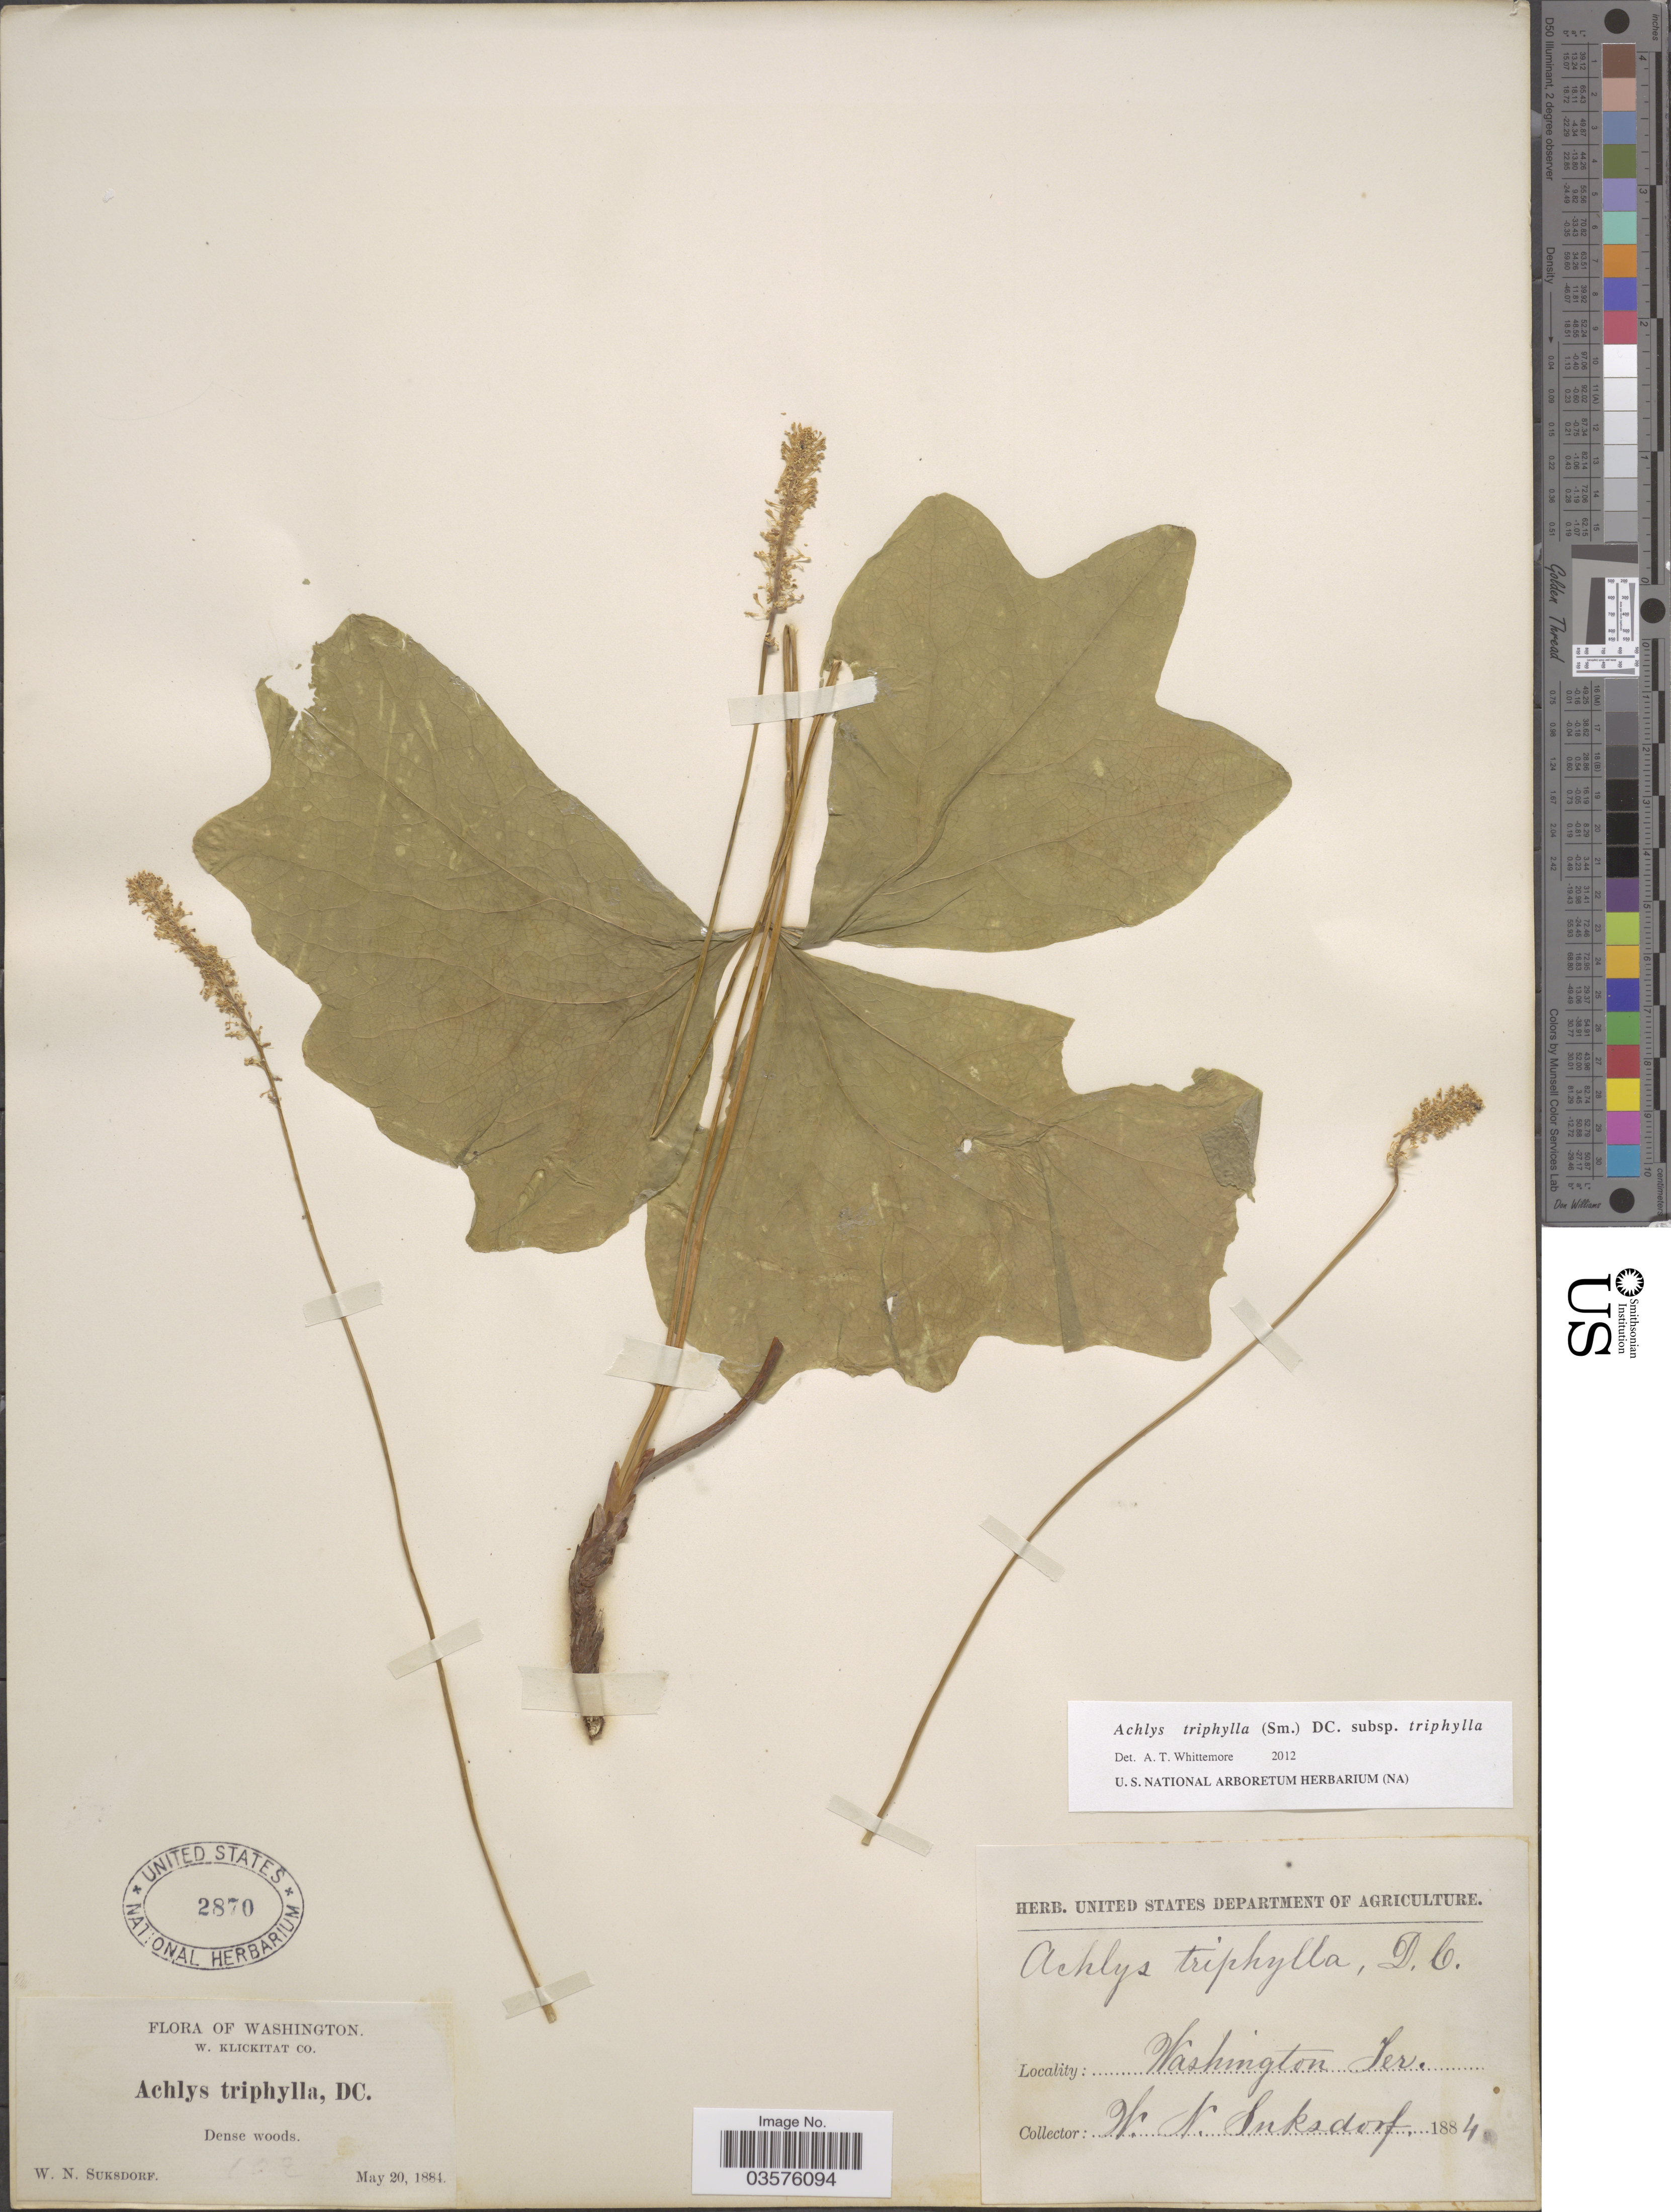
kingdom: Plantae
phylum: Tracheophyta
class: Magnoliopsida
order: Ranunculales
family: Berberidaceae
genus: Achlys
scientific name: Achlys triphylla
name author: (Sm.) DC.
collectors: W. N. Suksdorf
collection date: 1884-05-20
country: United States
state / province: Washington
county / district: Klickitat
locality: W. Klickitat Co. Washington Ter.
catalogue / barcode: US 2870